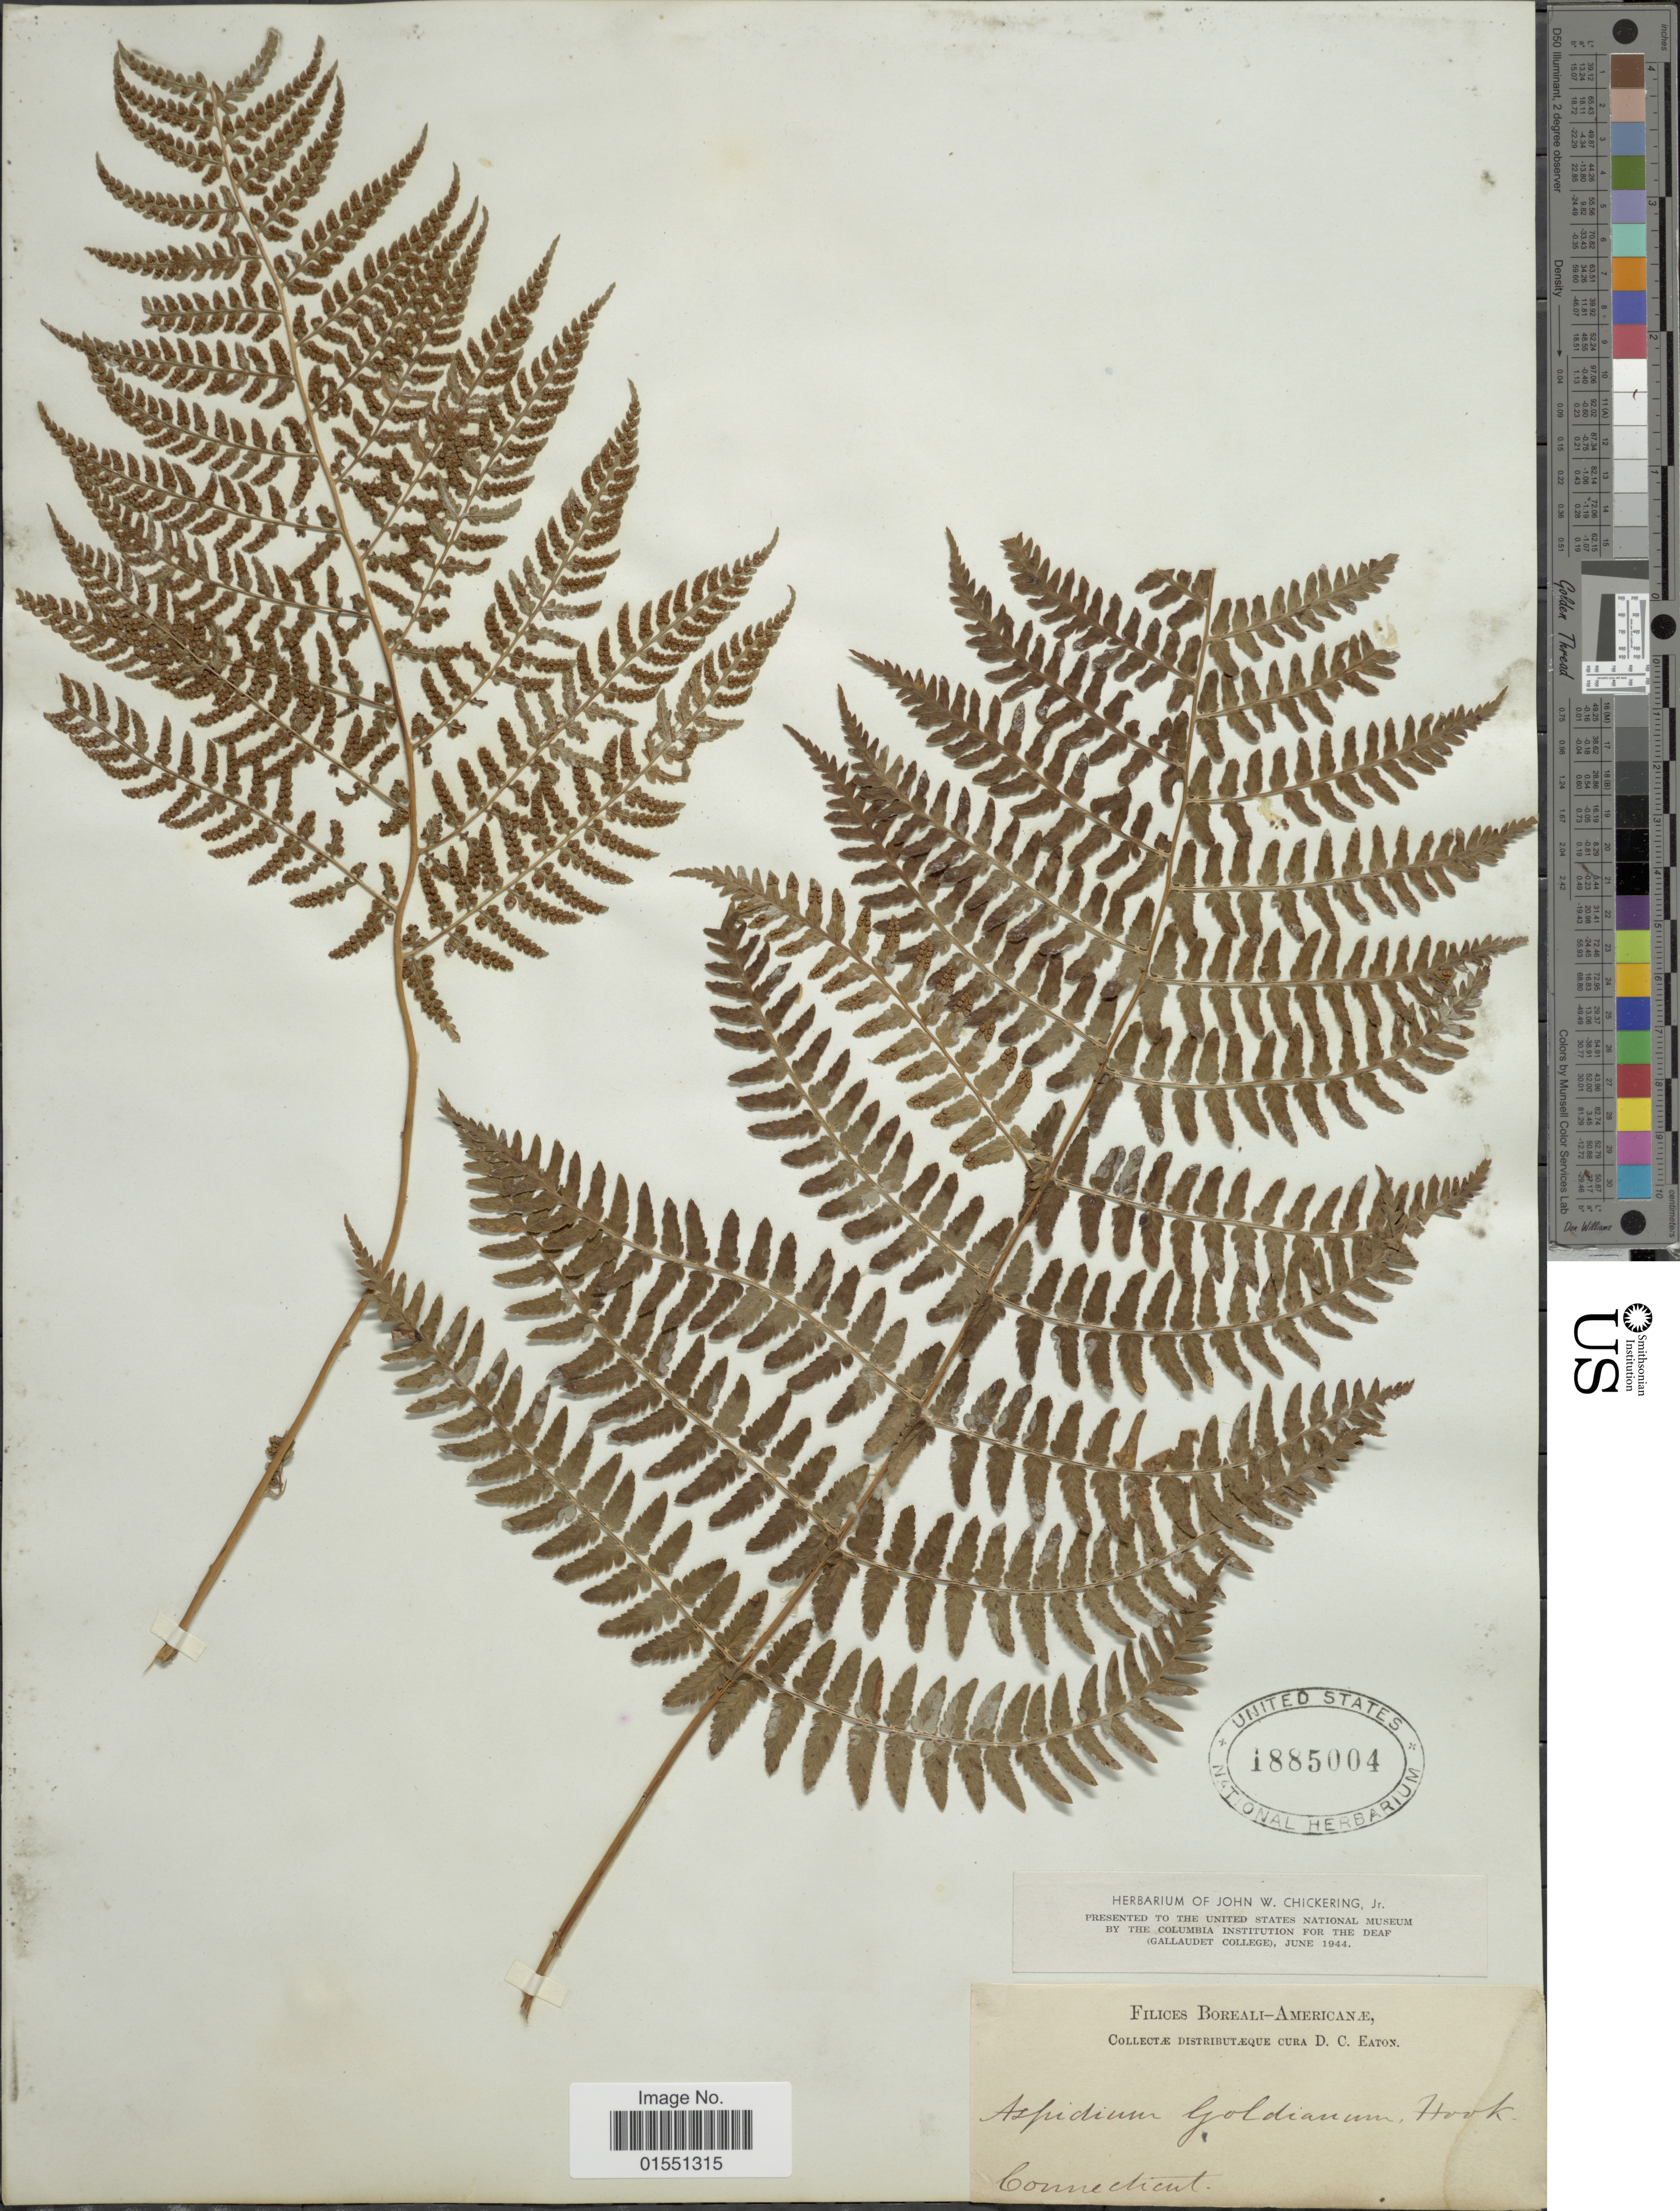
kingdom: Plantae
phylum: Tracheophyta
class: Polypodiopsida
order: Polypodiales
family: Dryopteridaceae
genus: Dryopteris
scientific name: Dryopteris goldiana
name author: (Hook. ex Goldie) A. Gray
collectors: D. Eaton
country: United States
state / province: Connecticut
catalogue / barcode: US 1885004